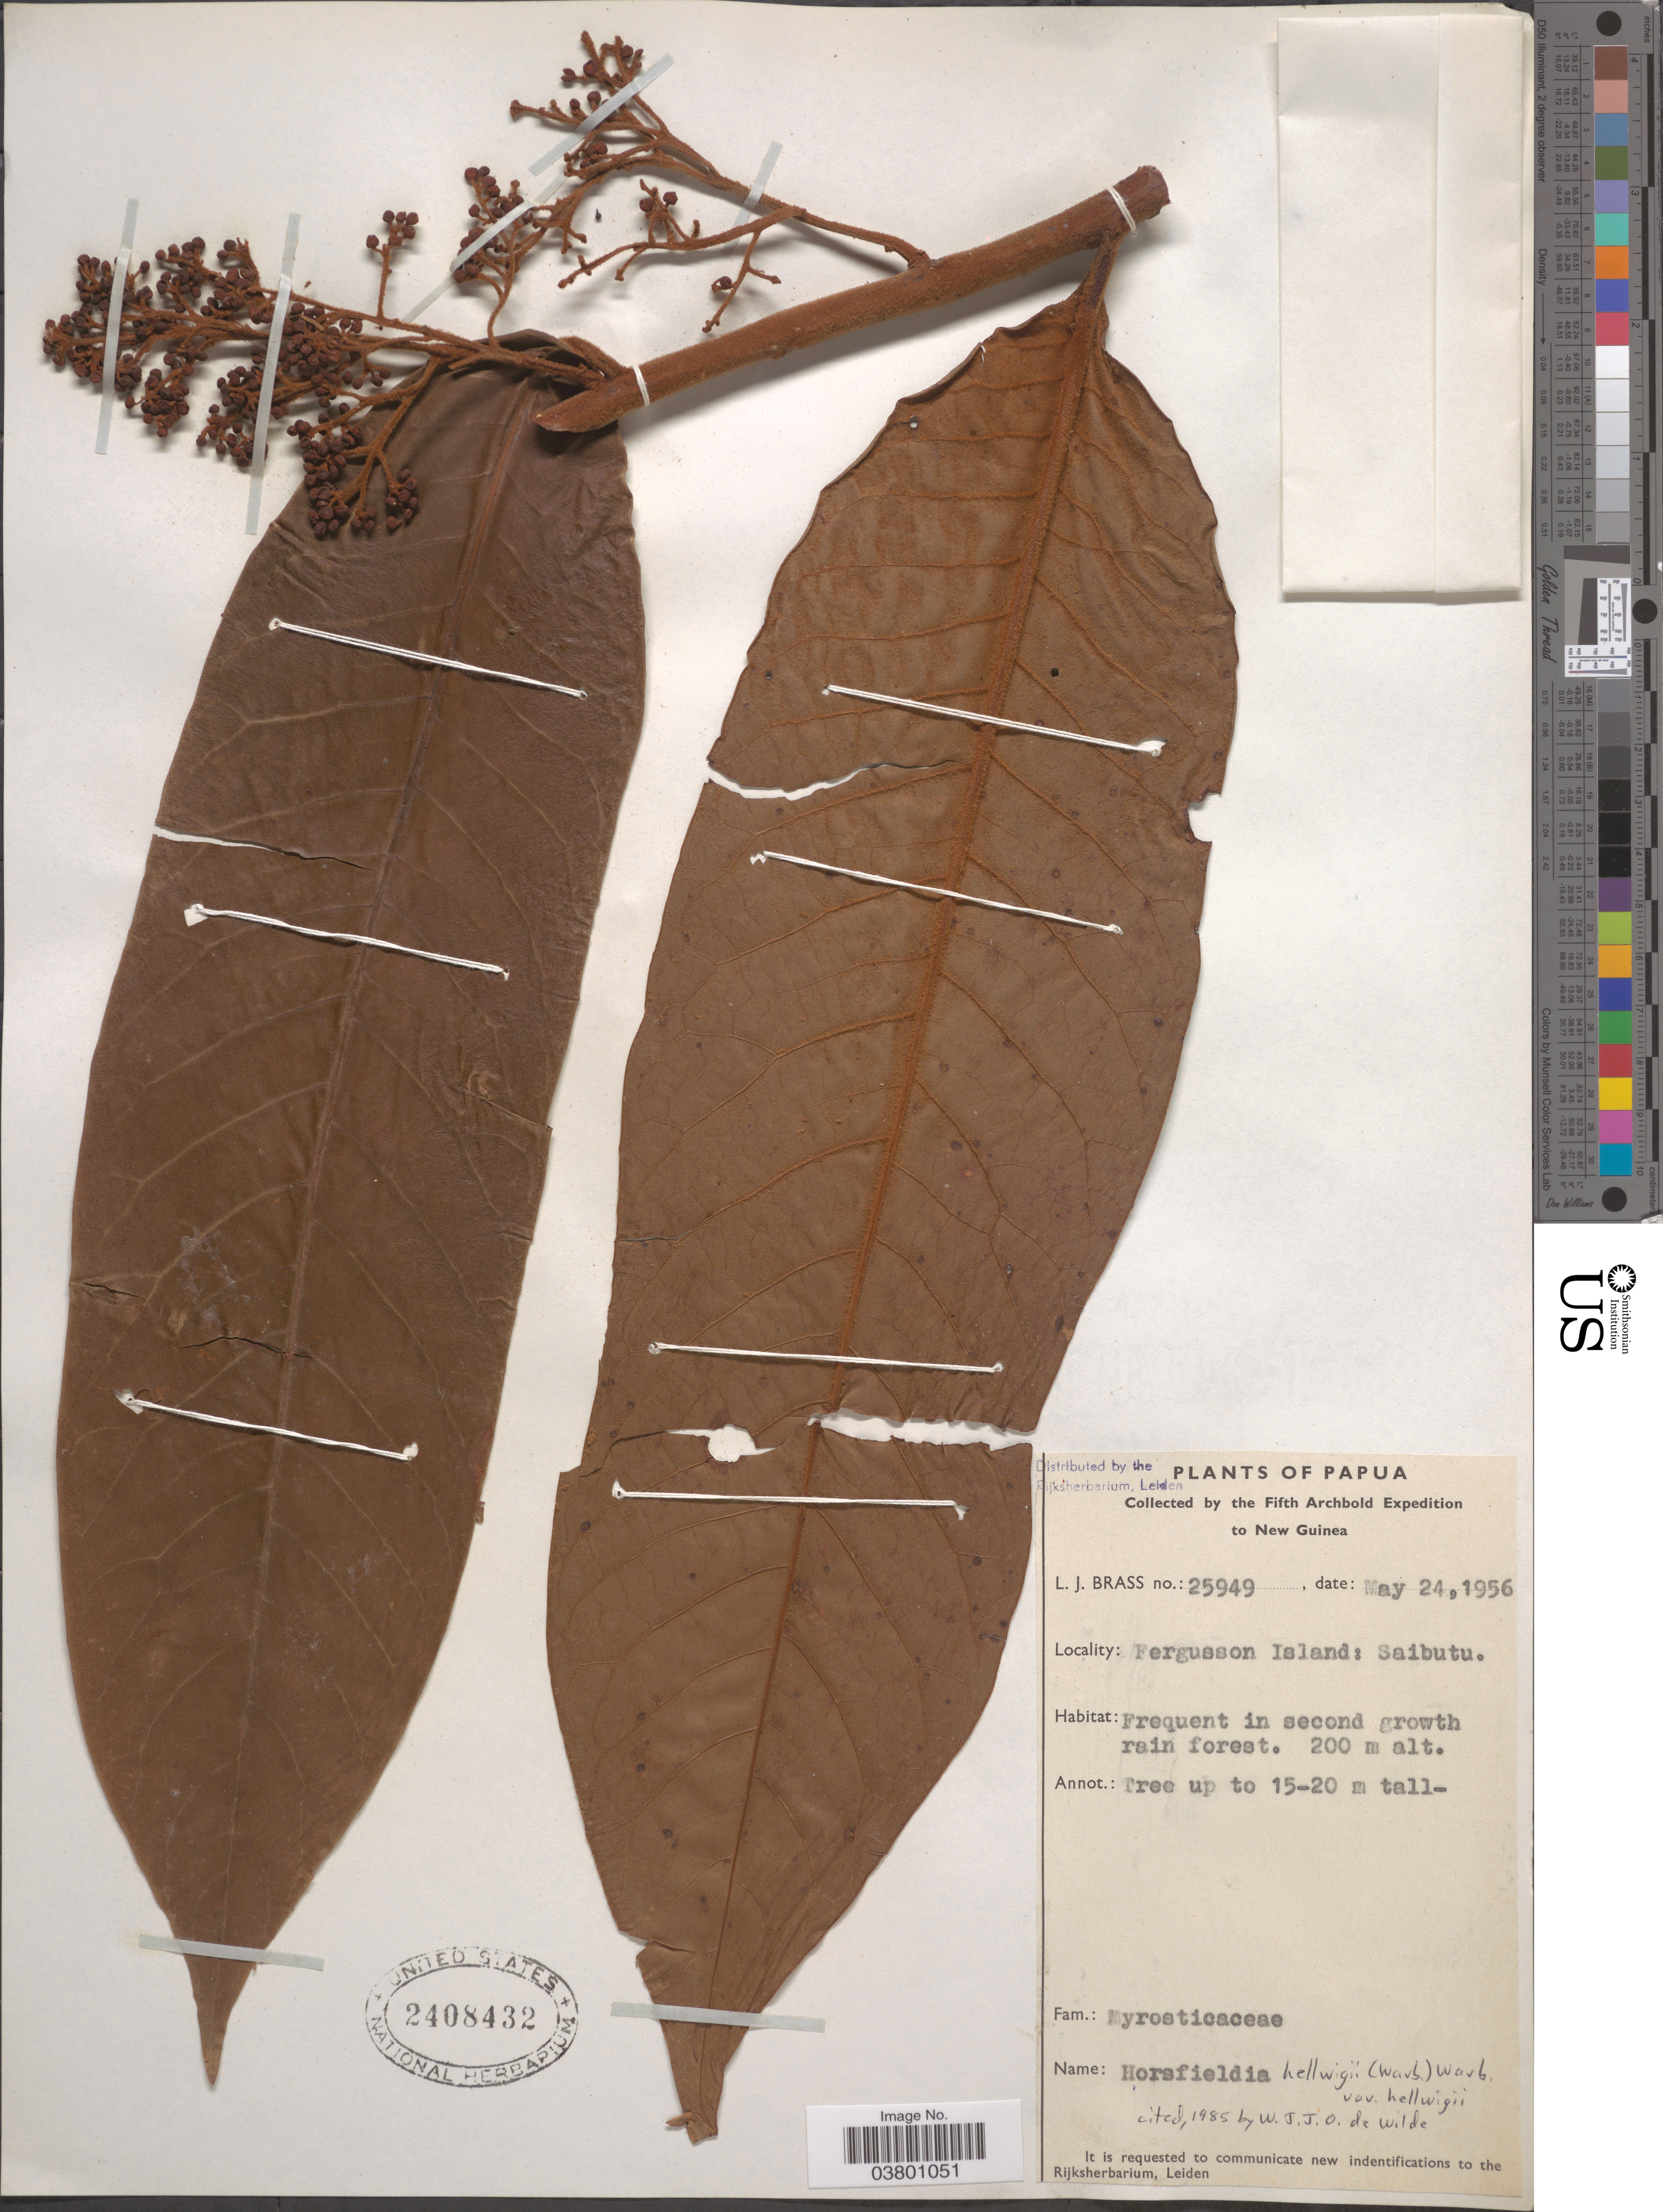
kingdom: Plantae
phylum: Tracheophyta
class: Magnoliopsida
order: Magnoliales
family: Myristicaceae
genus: Horsfieldia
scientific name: Horsfieldia hellwigii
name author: Warb.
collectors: L. J. Brass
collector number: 25949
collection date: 1956-05-24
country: Papua New Guinea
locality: Papua. Fergusson Island: Saibutu.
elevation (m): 200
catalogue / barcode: US 2408432